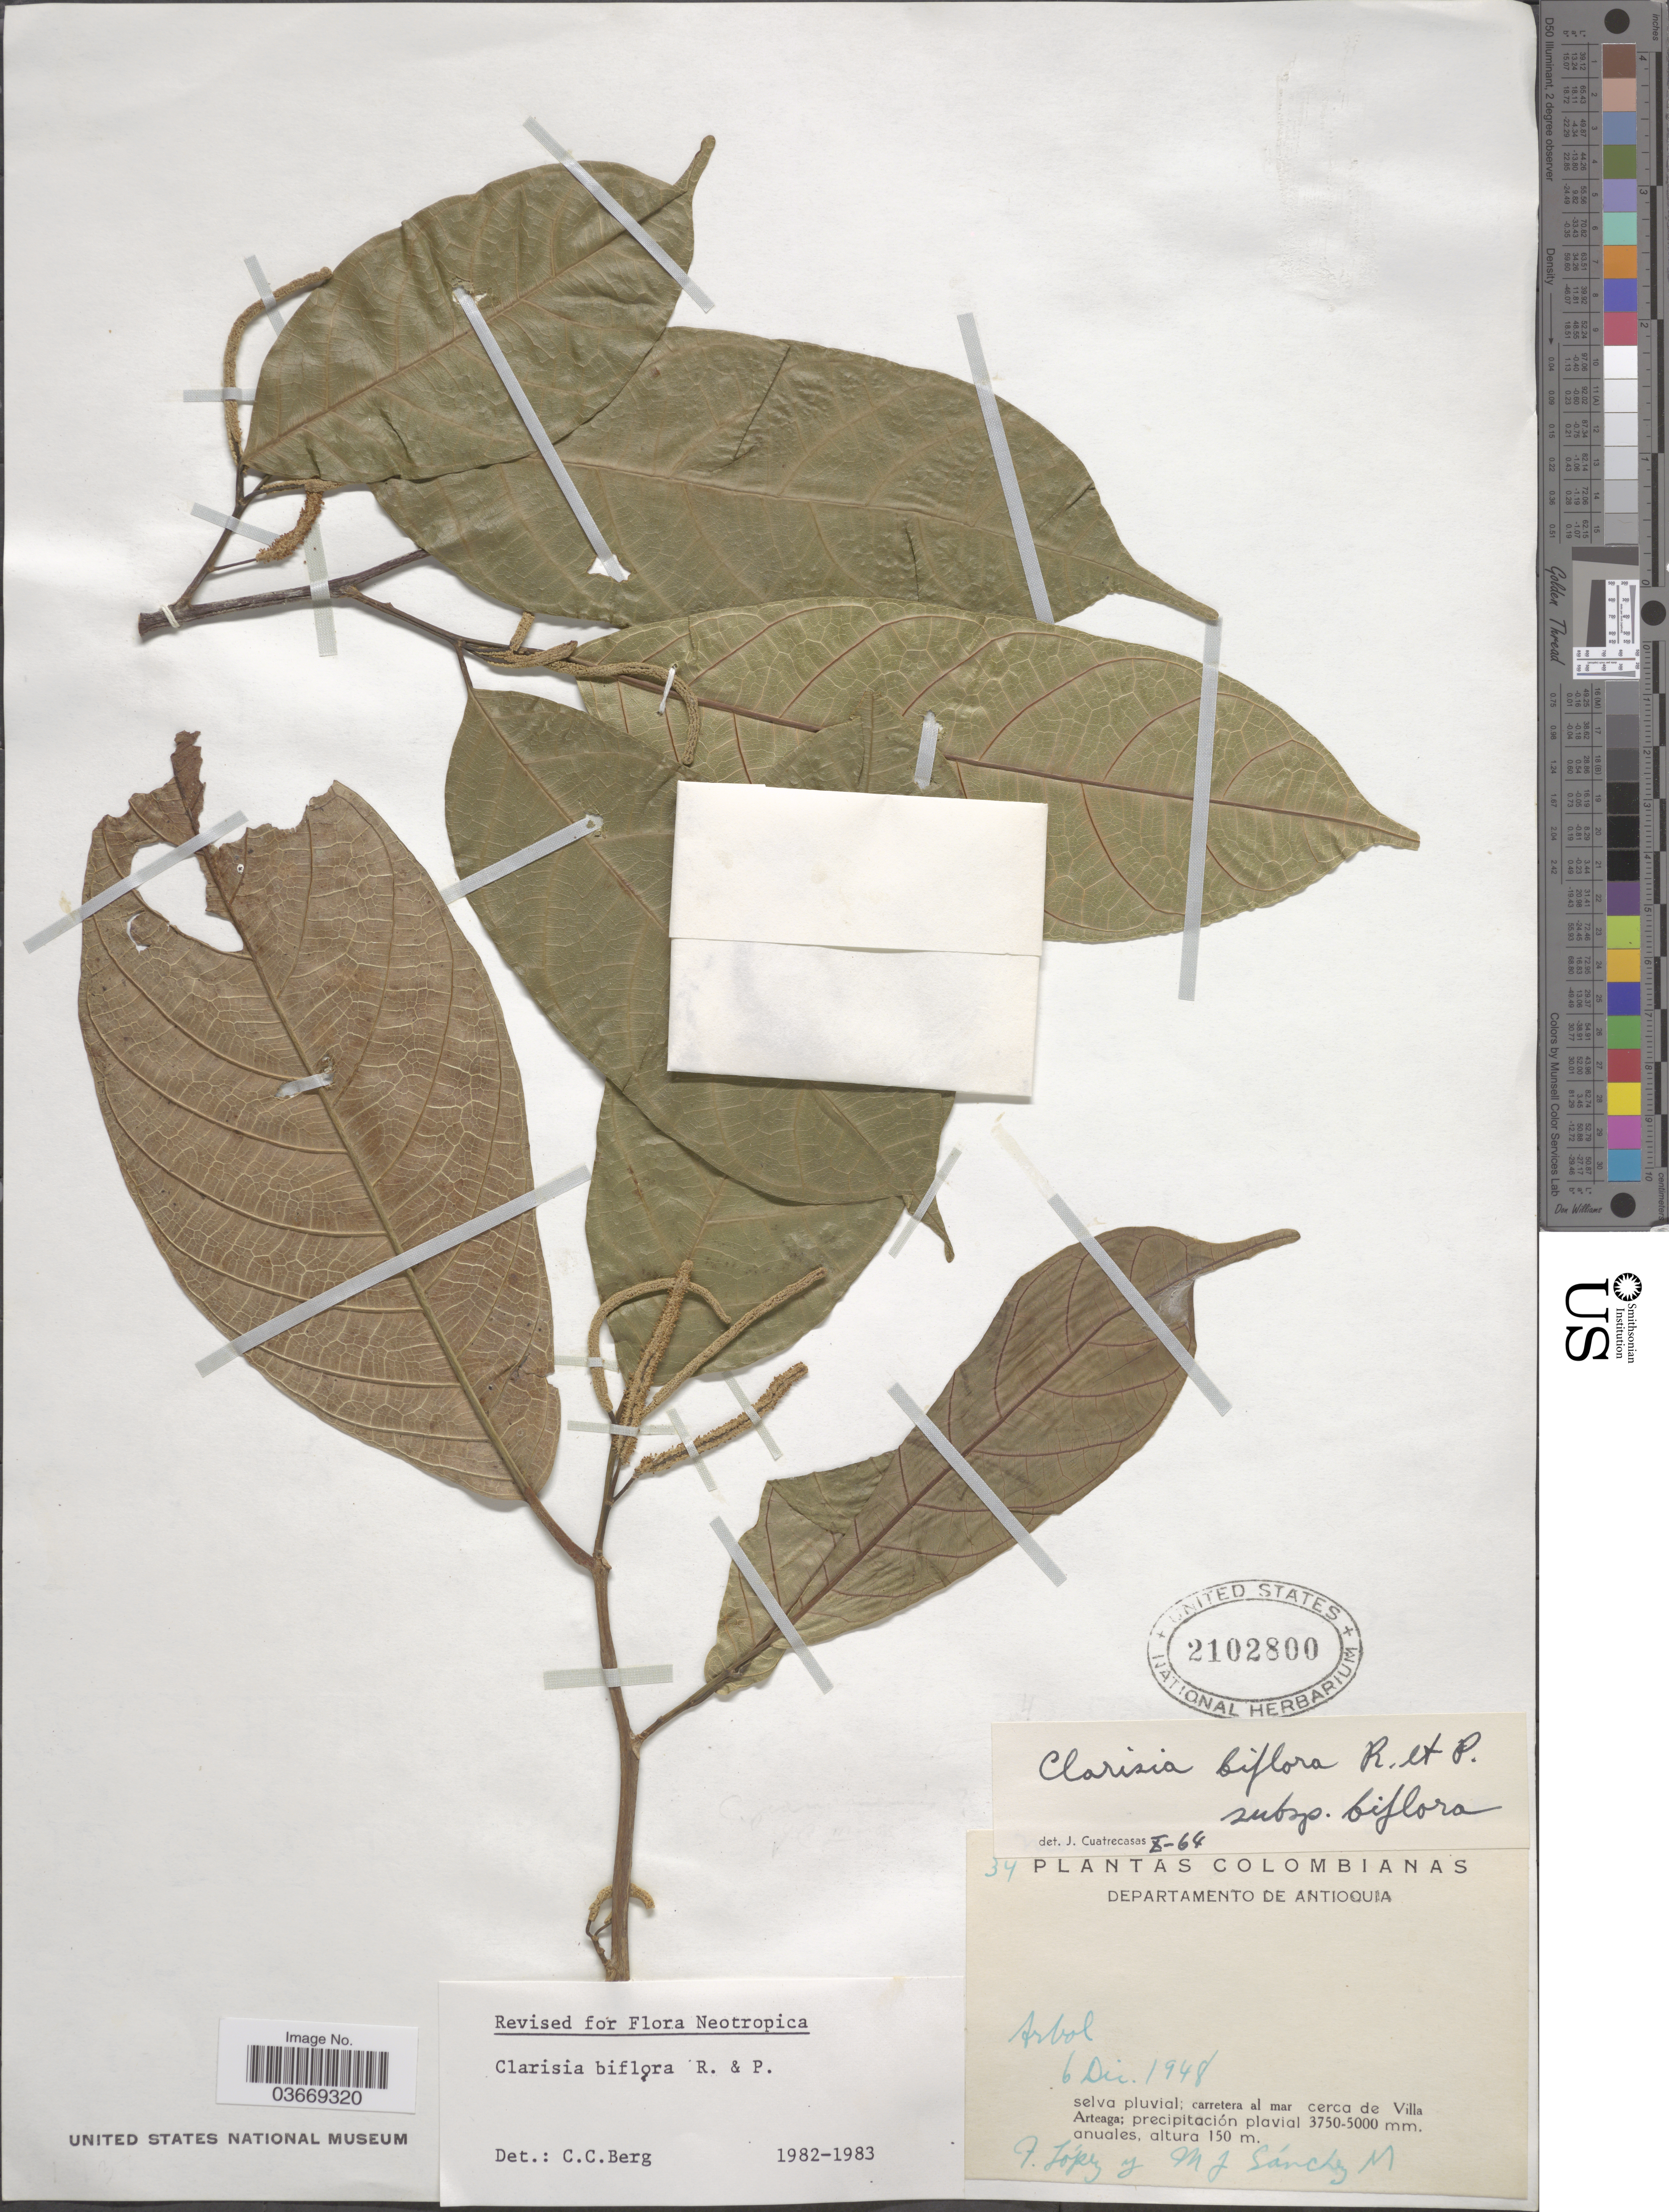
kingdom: Plantae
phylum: Tracheophyta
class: Magnoliopsida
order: Rosales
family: Moraceae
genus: Clarisia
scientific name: Clarisia biflora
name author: Ruiz & Pav.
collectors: F. López & M. Sanchez M.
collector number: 34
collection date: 1948-12-06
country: Colombia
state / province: Antioquia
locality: Departamento de Antioquia. Carretera al mar cerca de Villa Arteaga.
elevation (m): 150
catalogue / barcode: US 2102800